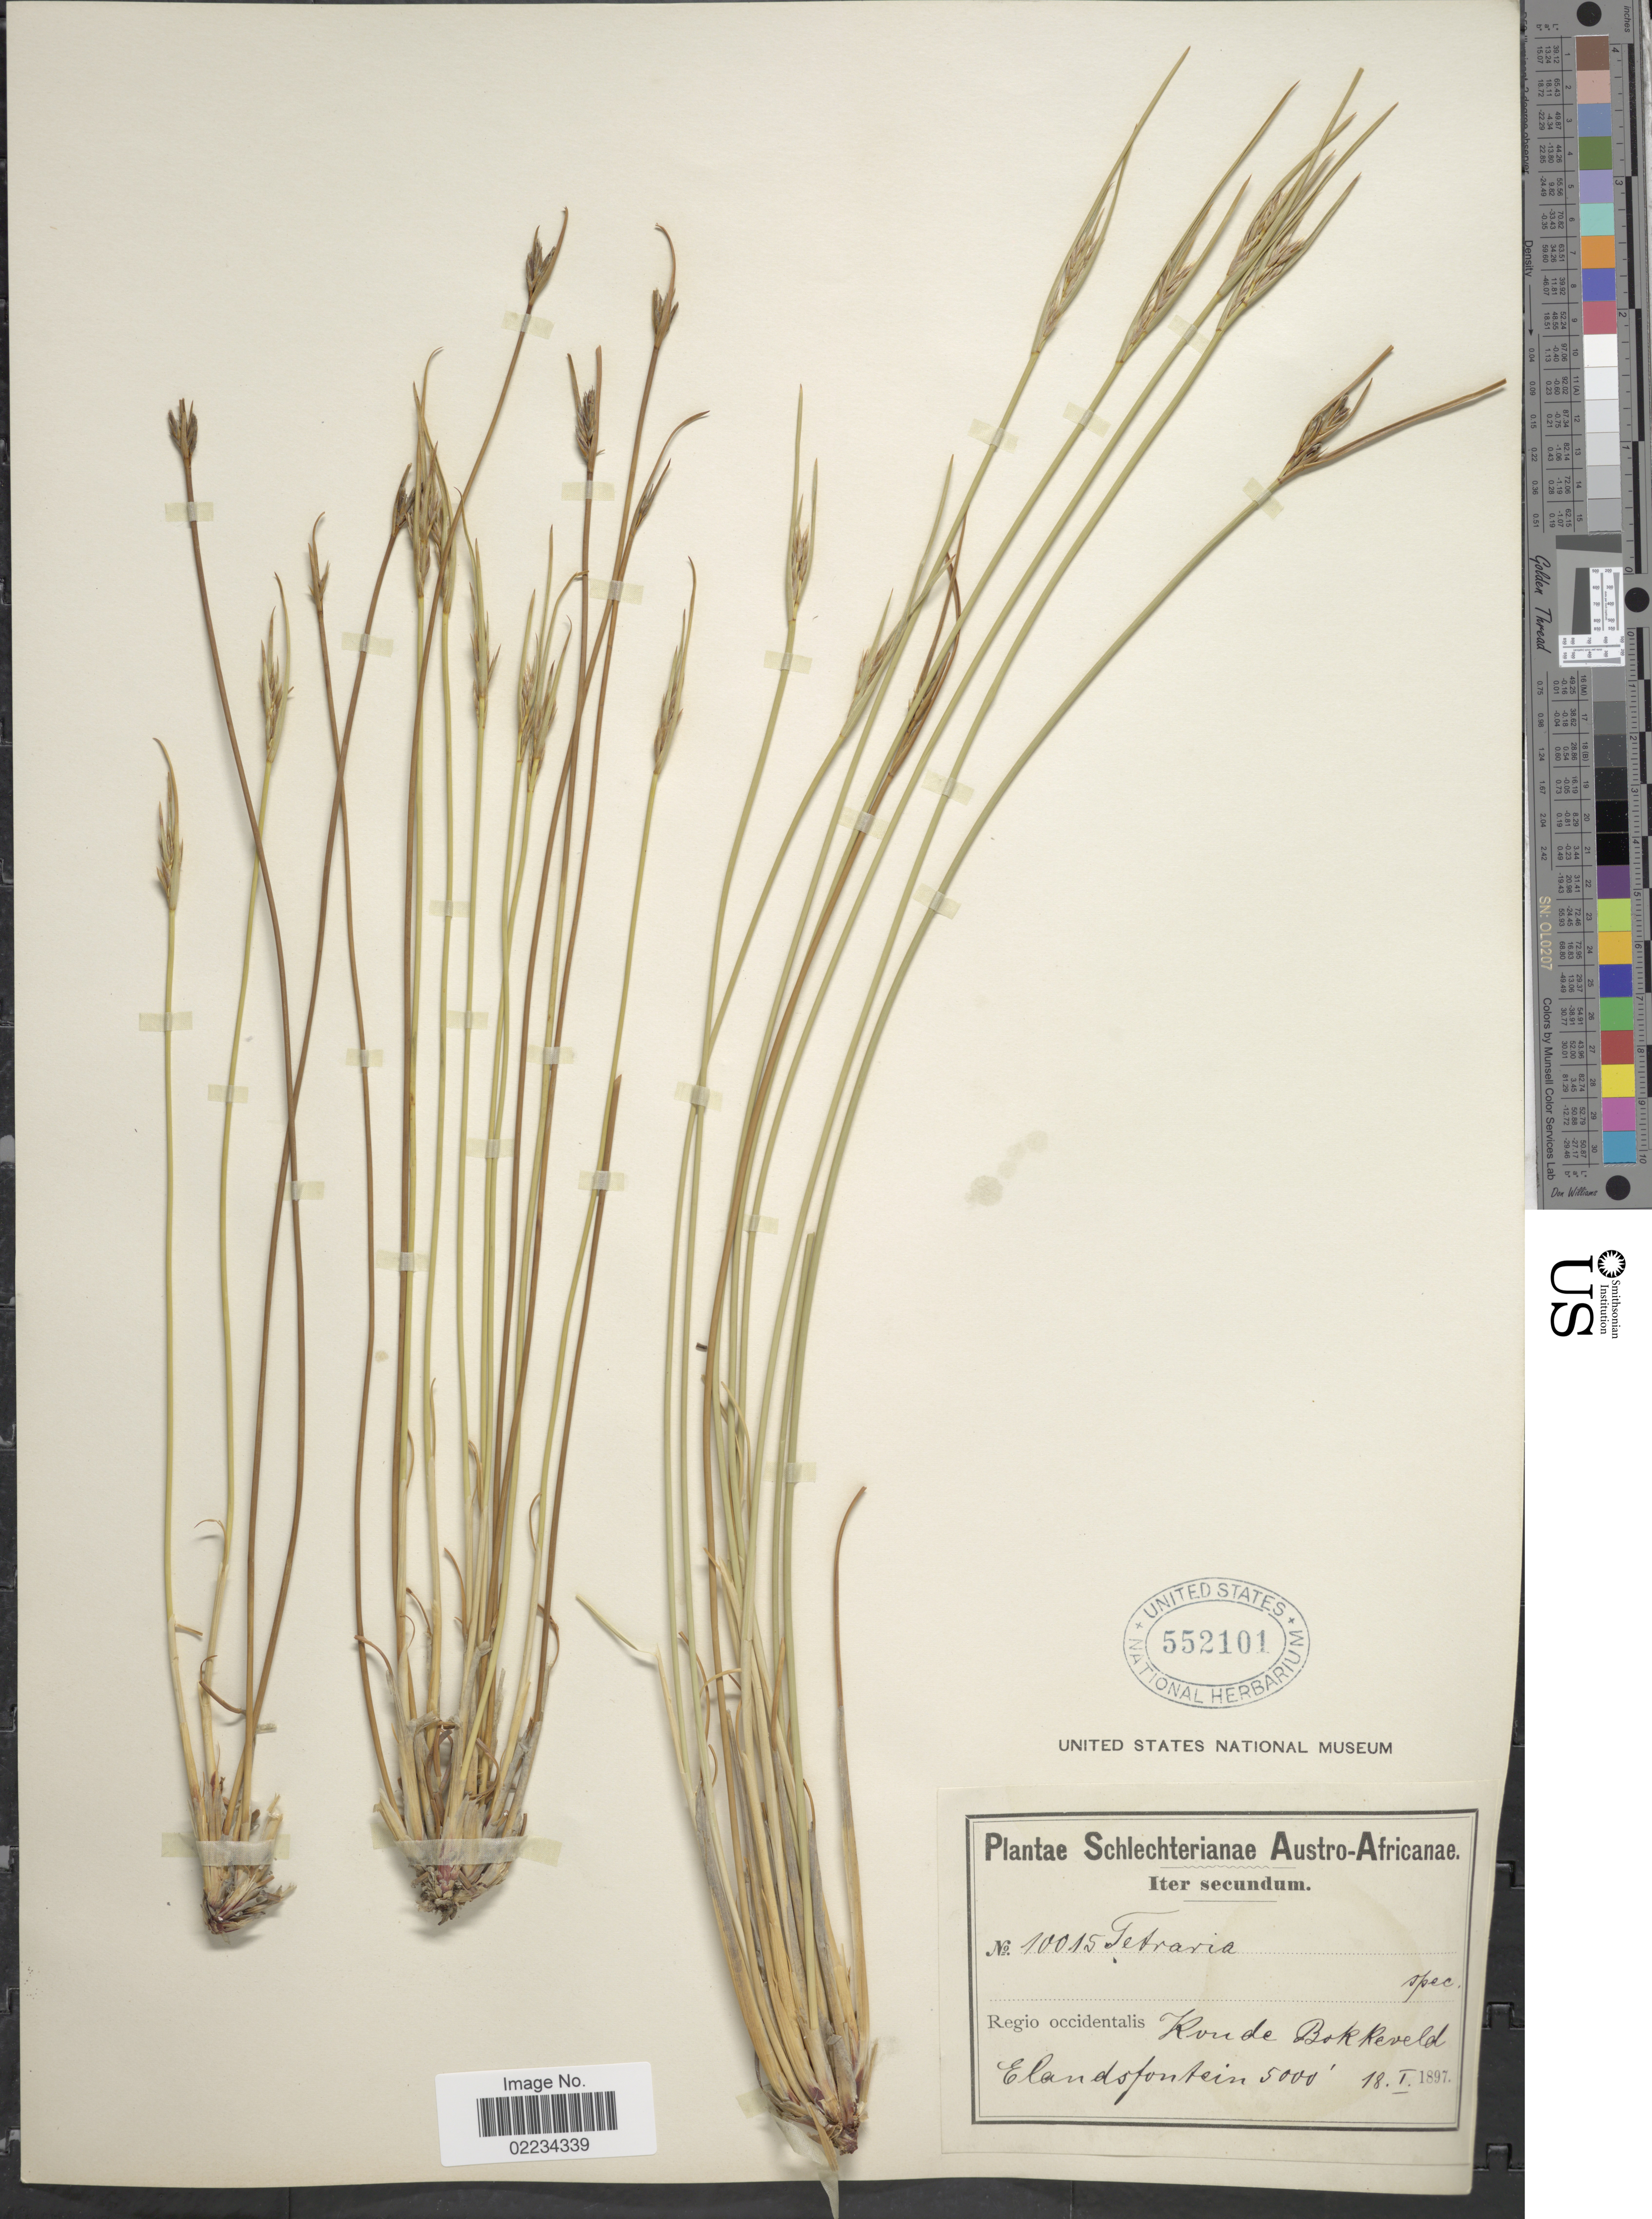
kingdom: Plantae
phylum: Tracheophyta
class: Liliopsida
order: Poales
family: Cyperaceae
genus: Schoenus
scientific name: Schoenus albovaginatus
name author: T.L. Elliott & Muasya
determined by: Strong, Mark T., (BOT), Smithsonian Institution - National Museum of Natural History (UNITED STATES)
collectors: Schlechter, --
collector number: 10015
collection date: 1897-01-18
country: South Africa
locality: Austro-Africanae, Iter secundum, Regio occidentalis Koude Bokkeveld, Elandsfontein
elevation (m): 1524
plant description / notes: Potential type of Tetraria sylvatica ((Nees)) C.B.Clarke var. triflora Kük. Specimen retrieved from general collection and stored at Type Register.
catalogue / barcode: US 552101